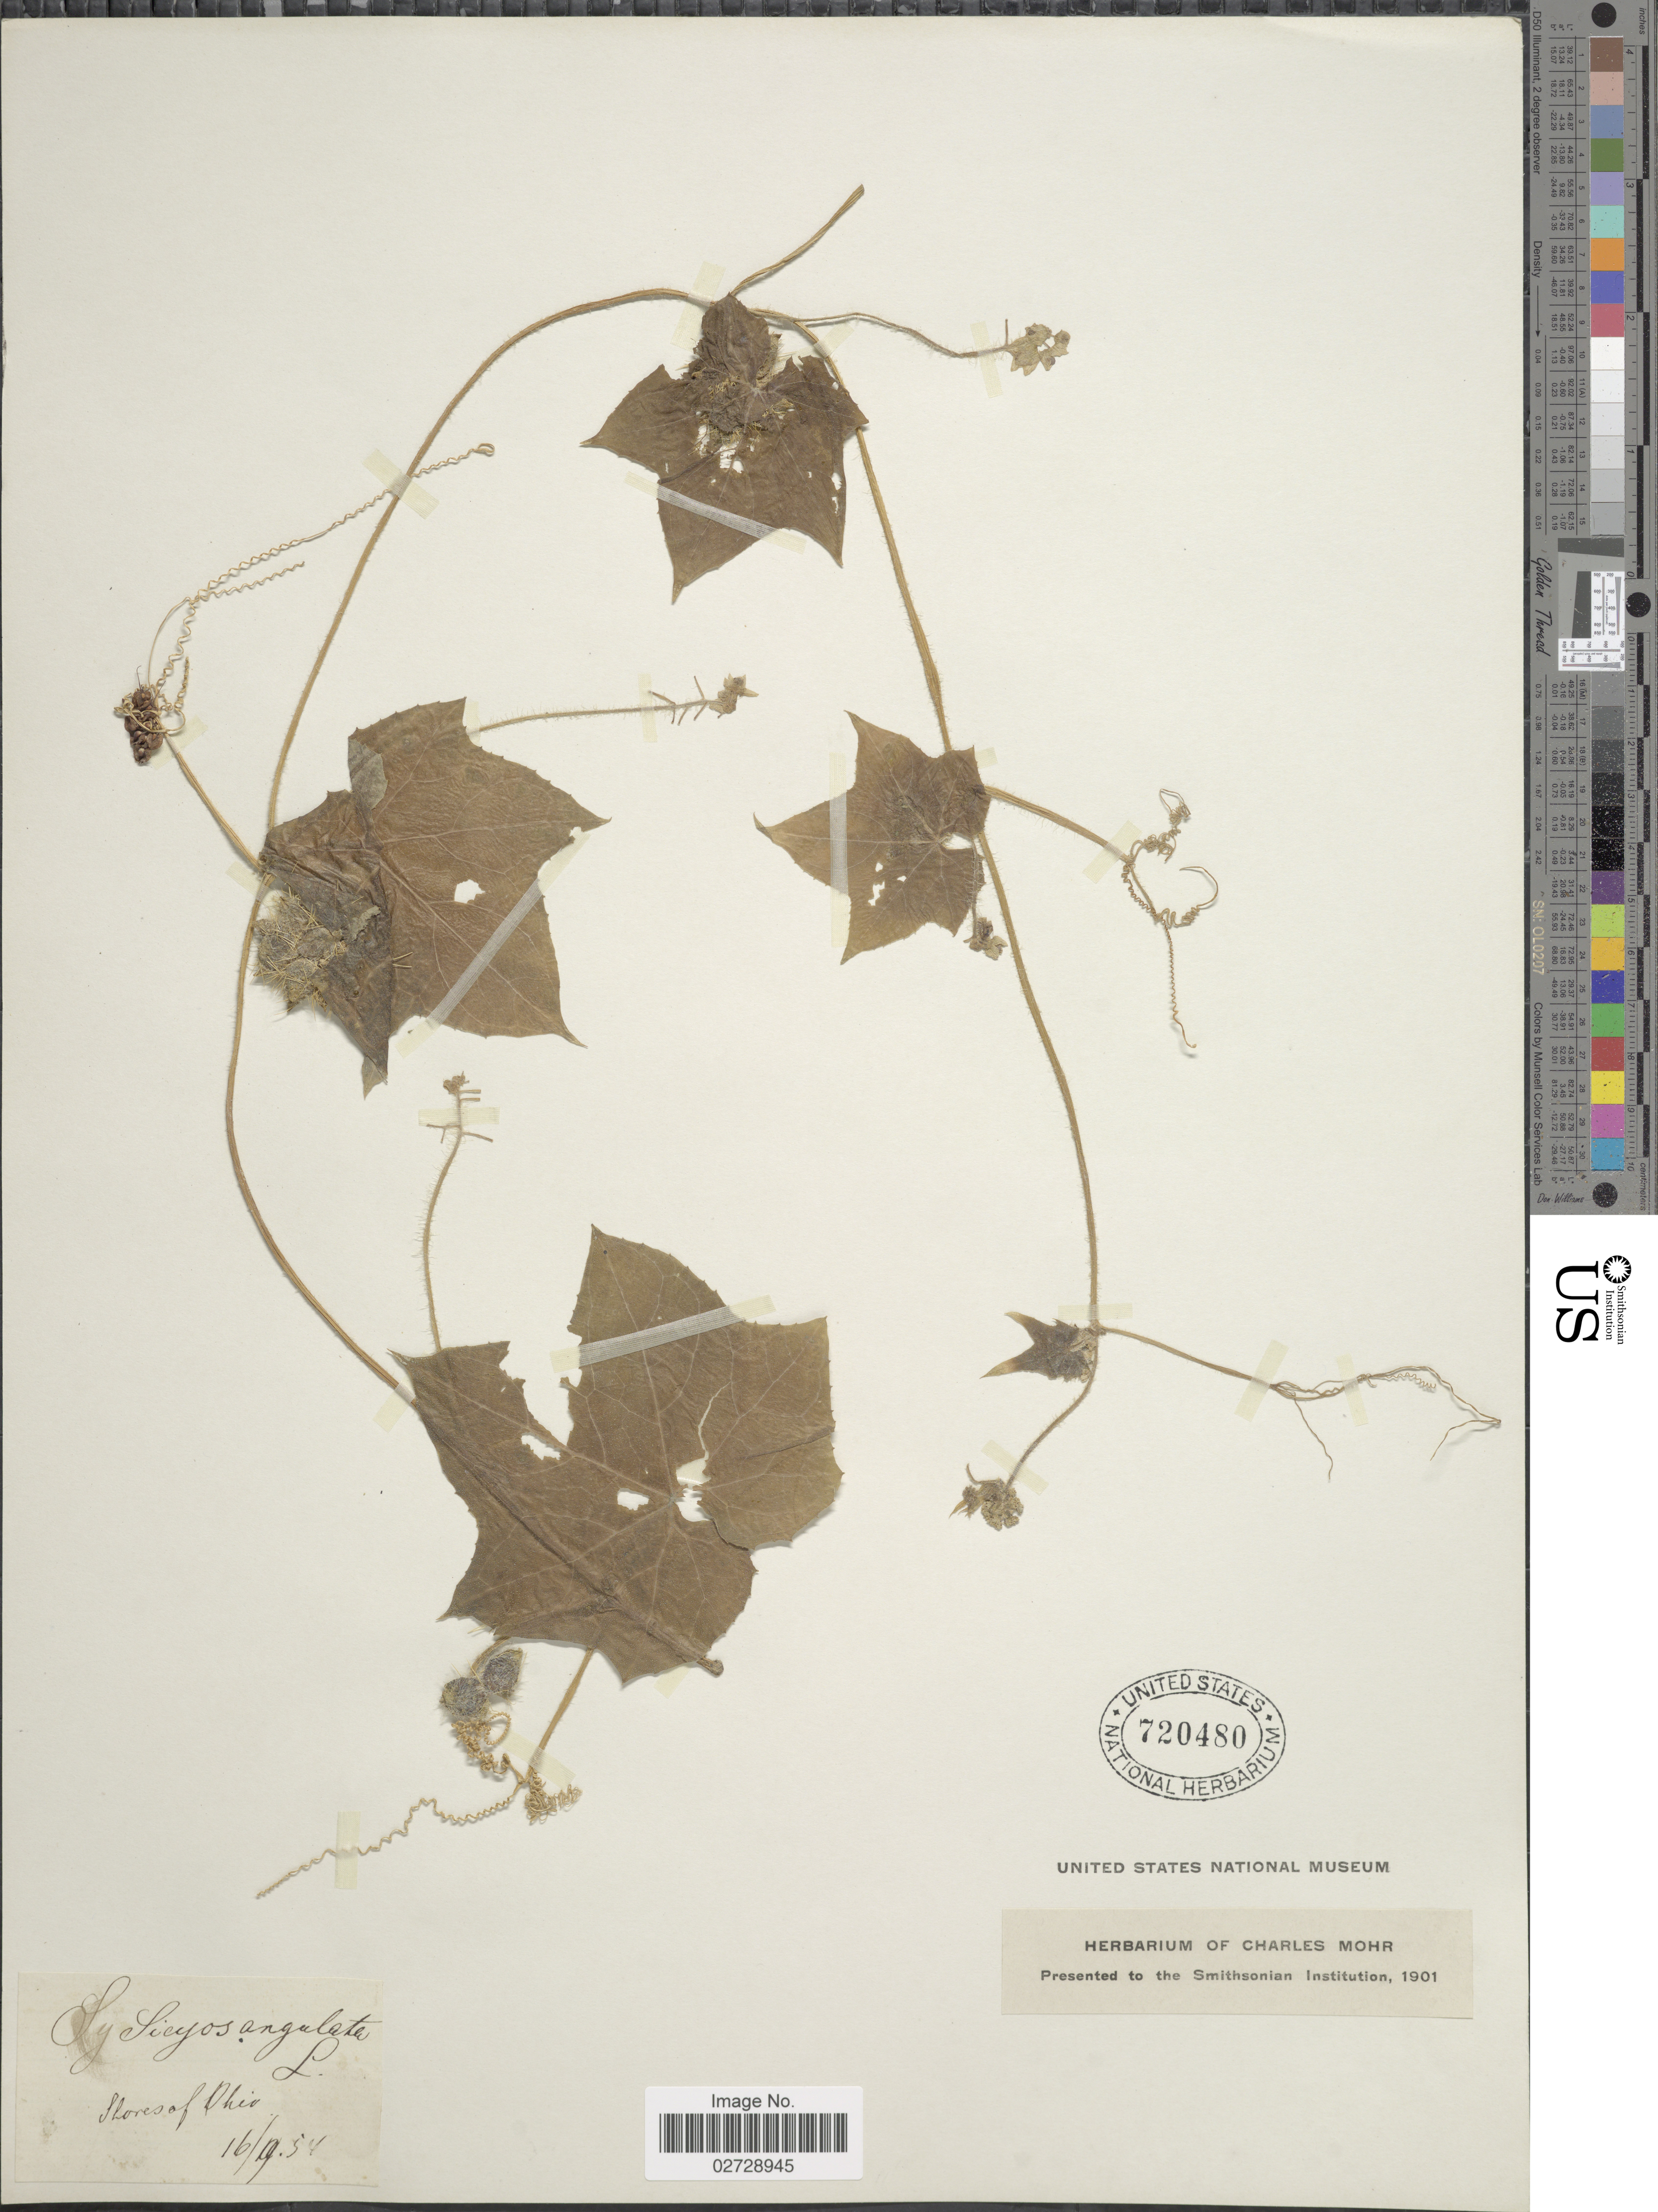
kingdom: Plantae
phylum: Tracheophyta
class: Magnoliopsida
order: Cucurbitales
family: Cucurbitaceae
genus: Sicyos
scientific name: Sicyos angulatus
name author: L.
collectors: ex herb. Charles Mohr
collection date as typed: Transcribed d/m/y: 16/9/54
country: United States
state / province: Ohio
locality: Shores of Ohio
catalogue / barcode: US 720480